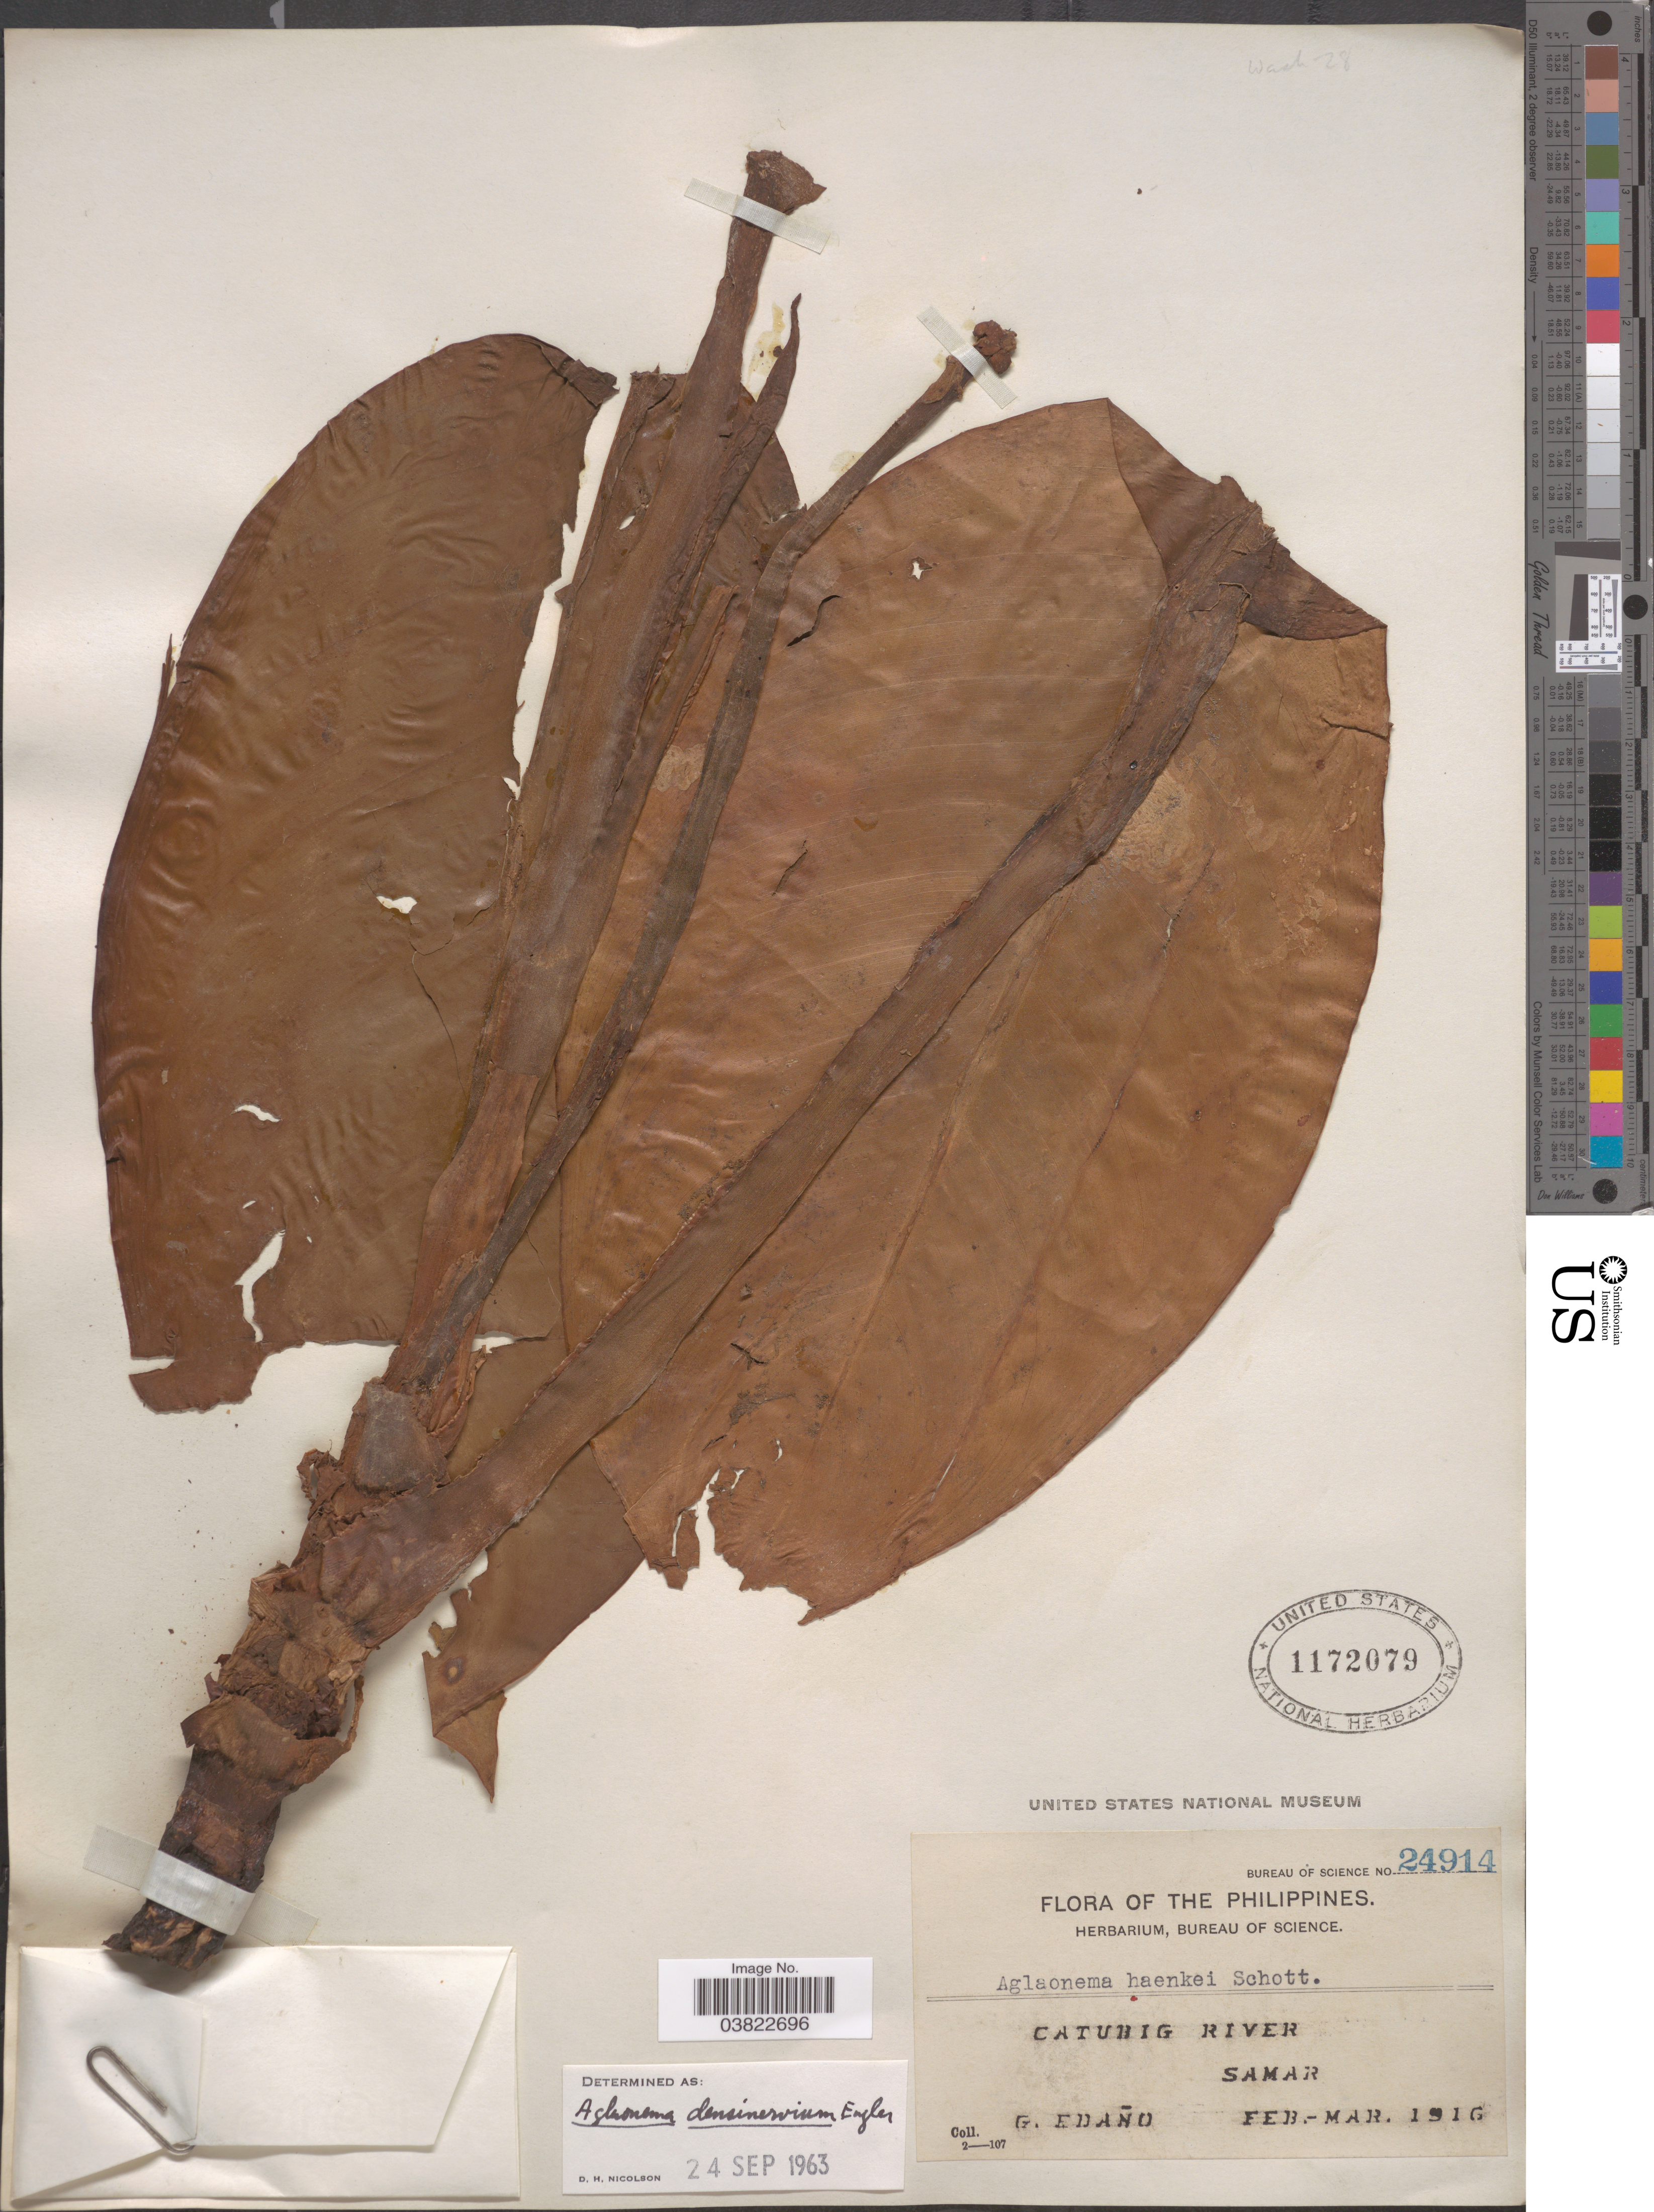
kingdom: Plantae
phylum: Tracheophyta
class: Liliopsida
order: Alismatales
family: Araceae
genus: Aglaonema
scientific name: Aglaonema densinervium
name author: Engl.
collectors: G. Edaño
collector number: Bureau of Science 24914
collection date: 1916-02/1916-03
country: Philippines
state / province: Eastern Visayas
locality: Catubig River. Samar.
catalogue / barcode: US 1172079